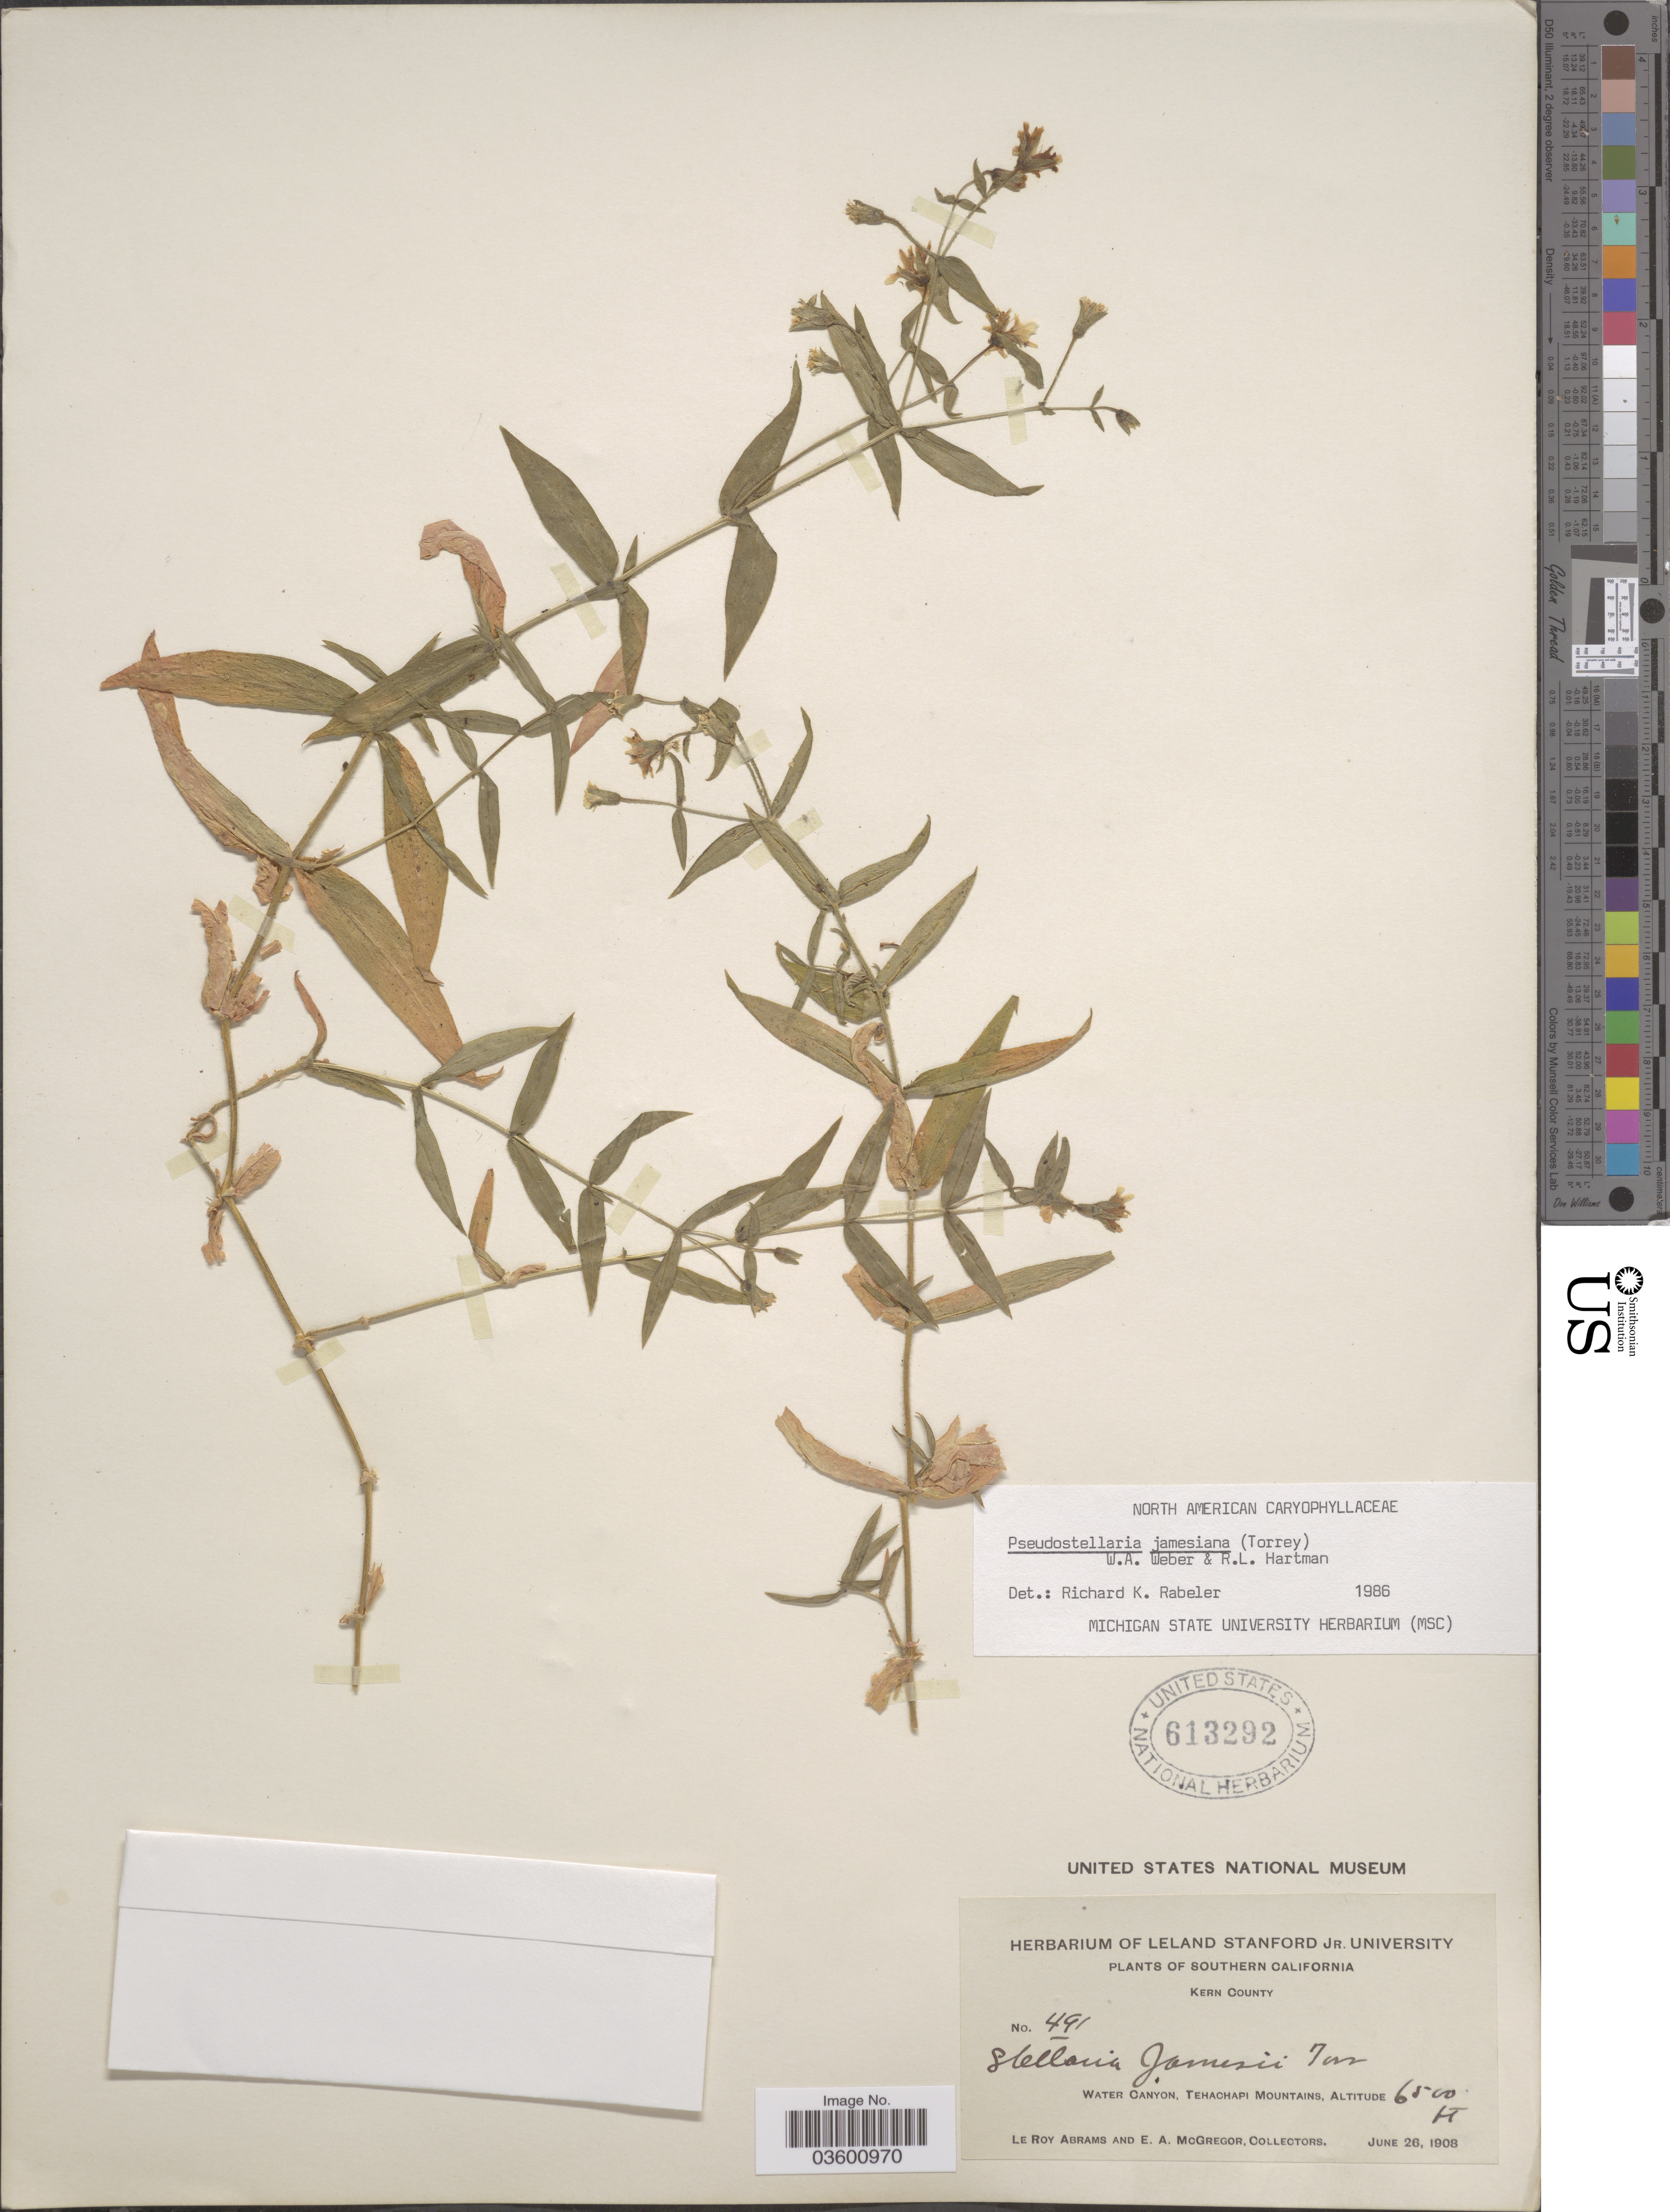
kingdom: Plantae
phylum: Tracheophyta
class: Magnoliopsida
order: Caryophyllales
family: Caryophyllaceae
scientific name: Torreyostellaria jamesiana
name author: (Torr.) Gang Yao et al.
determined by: Strong, M. T., (US), Smithsonian Institution - National Museum of Natural History (UNITED STATES)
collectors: L. Abrams & E. A. McGregor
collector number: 491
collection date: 1908-06-26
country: United States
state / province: California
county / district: Kern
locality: Southern California. Kern County. Water Canyon, Tehachapi Mountains.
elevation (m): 1981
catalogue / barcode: US 613292